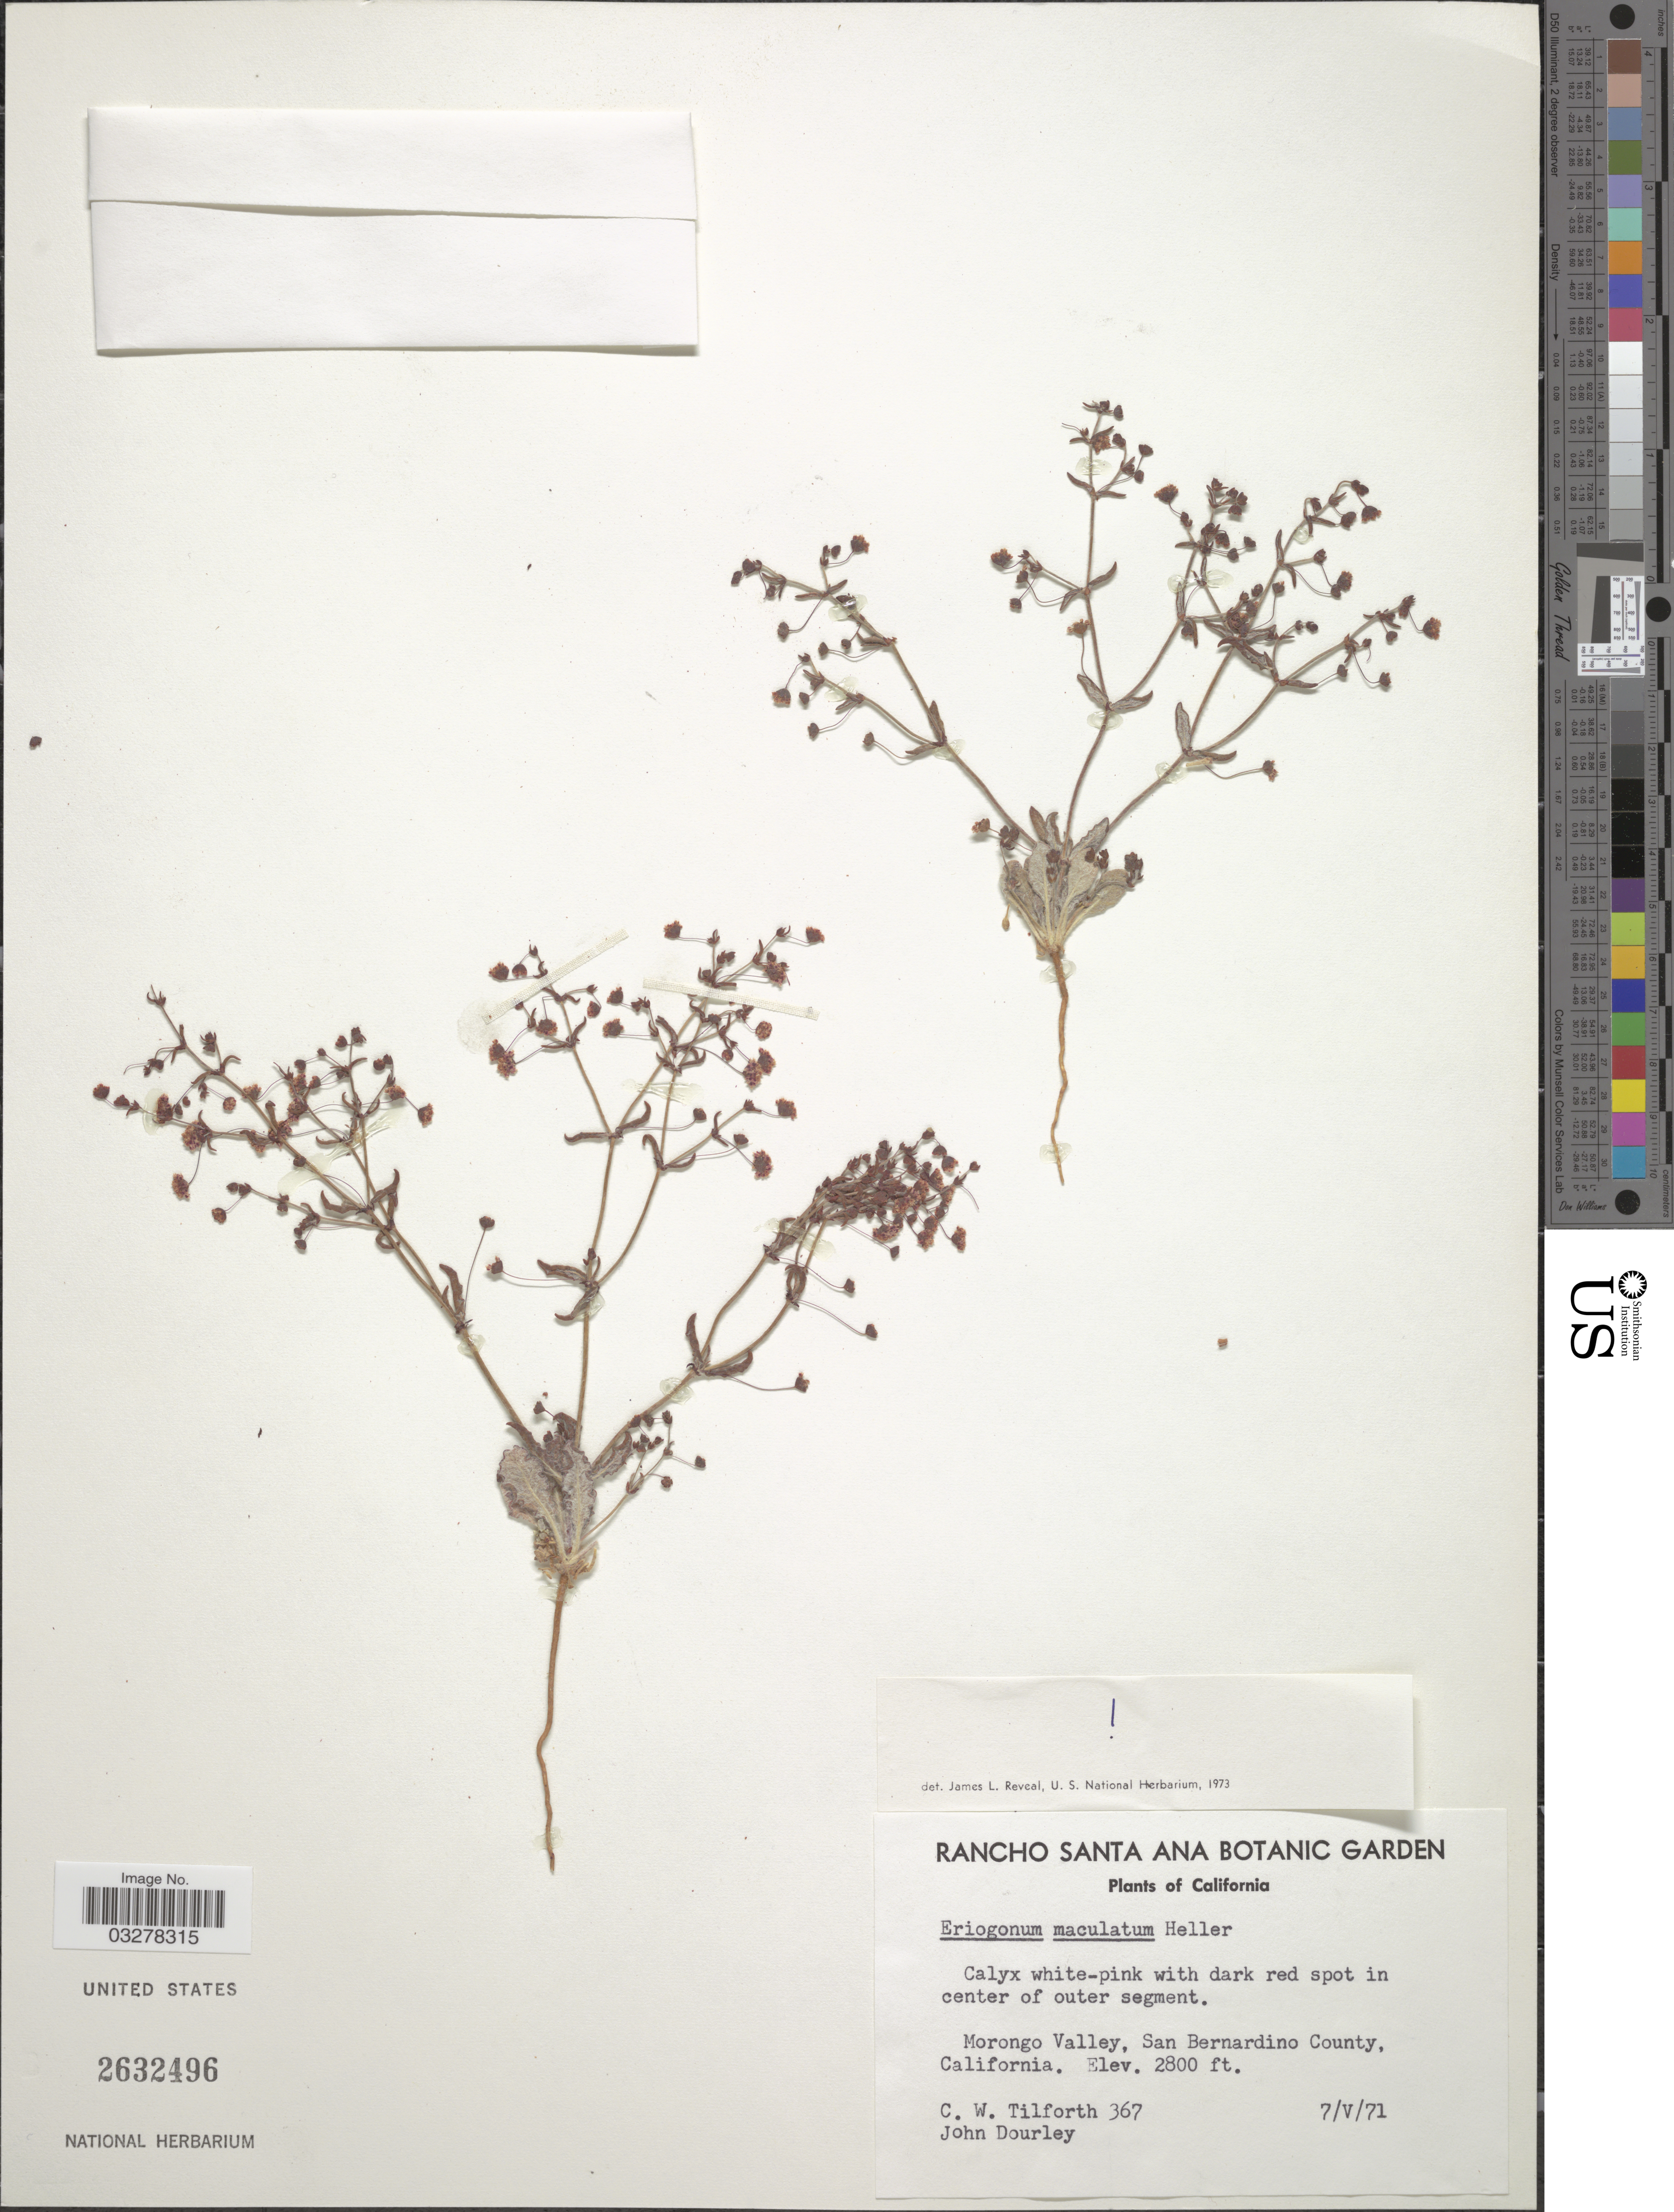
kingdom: Plantae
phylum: Tracheophyta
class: Magnoliopsida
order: Caryophyllales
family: Polygonaceae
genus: Eriogonum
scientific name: Eriogonum maculatum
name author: A. Heller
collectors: C. Tilforth & J. Dourley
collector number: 367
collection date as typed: Transcribed d/m/y: 7/5/71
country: United States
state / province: California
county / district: San Bernardino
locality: Morongo Valley, San Bernardino County.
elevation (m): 853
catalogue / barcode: US 2632496